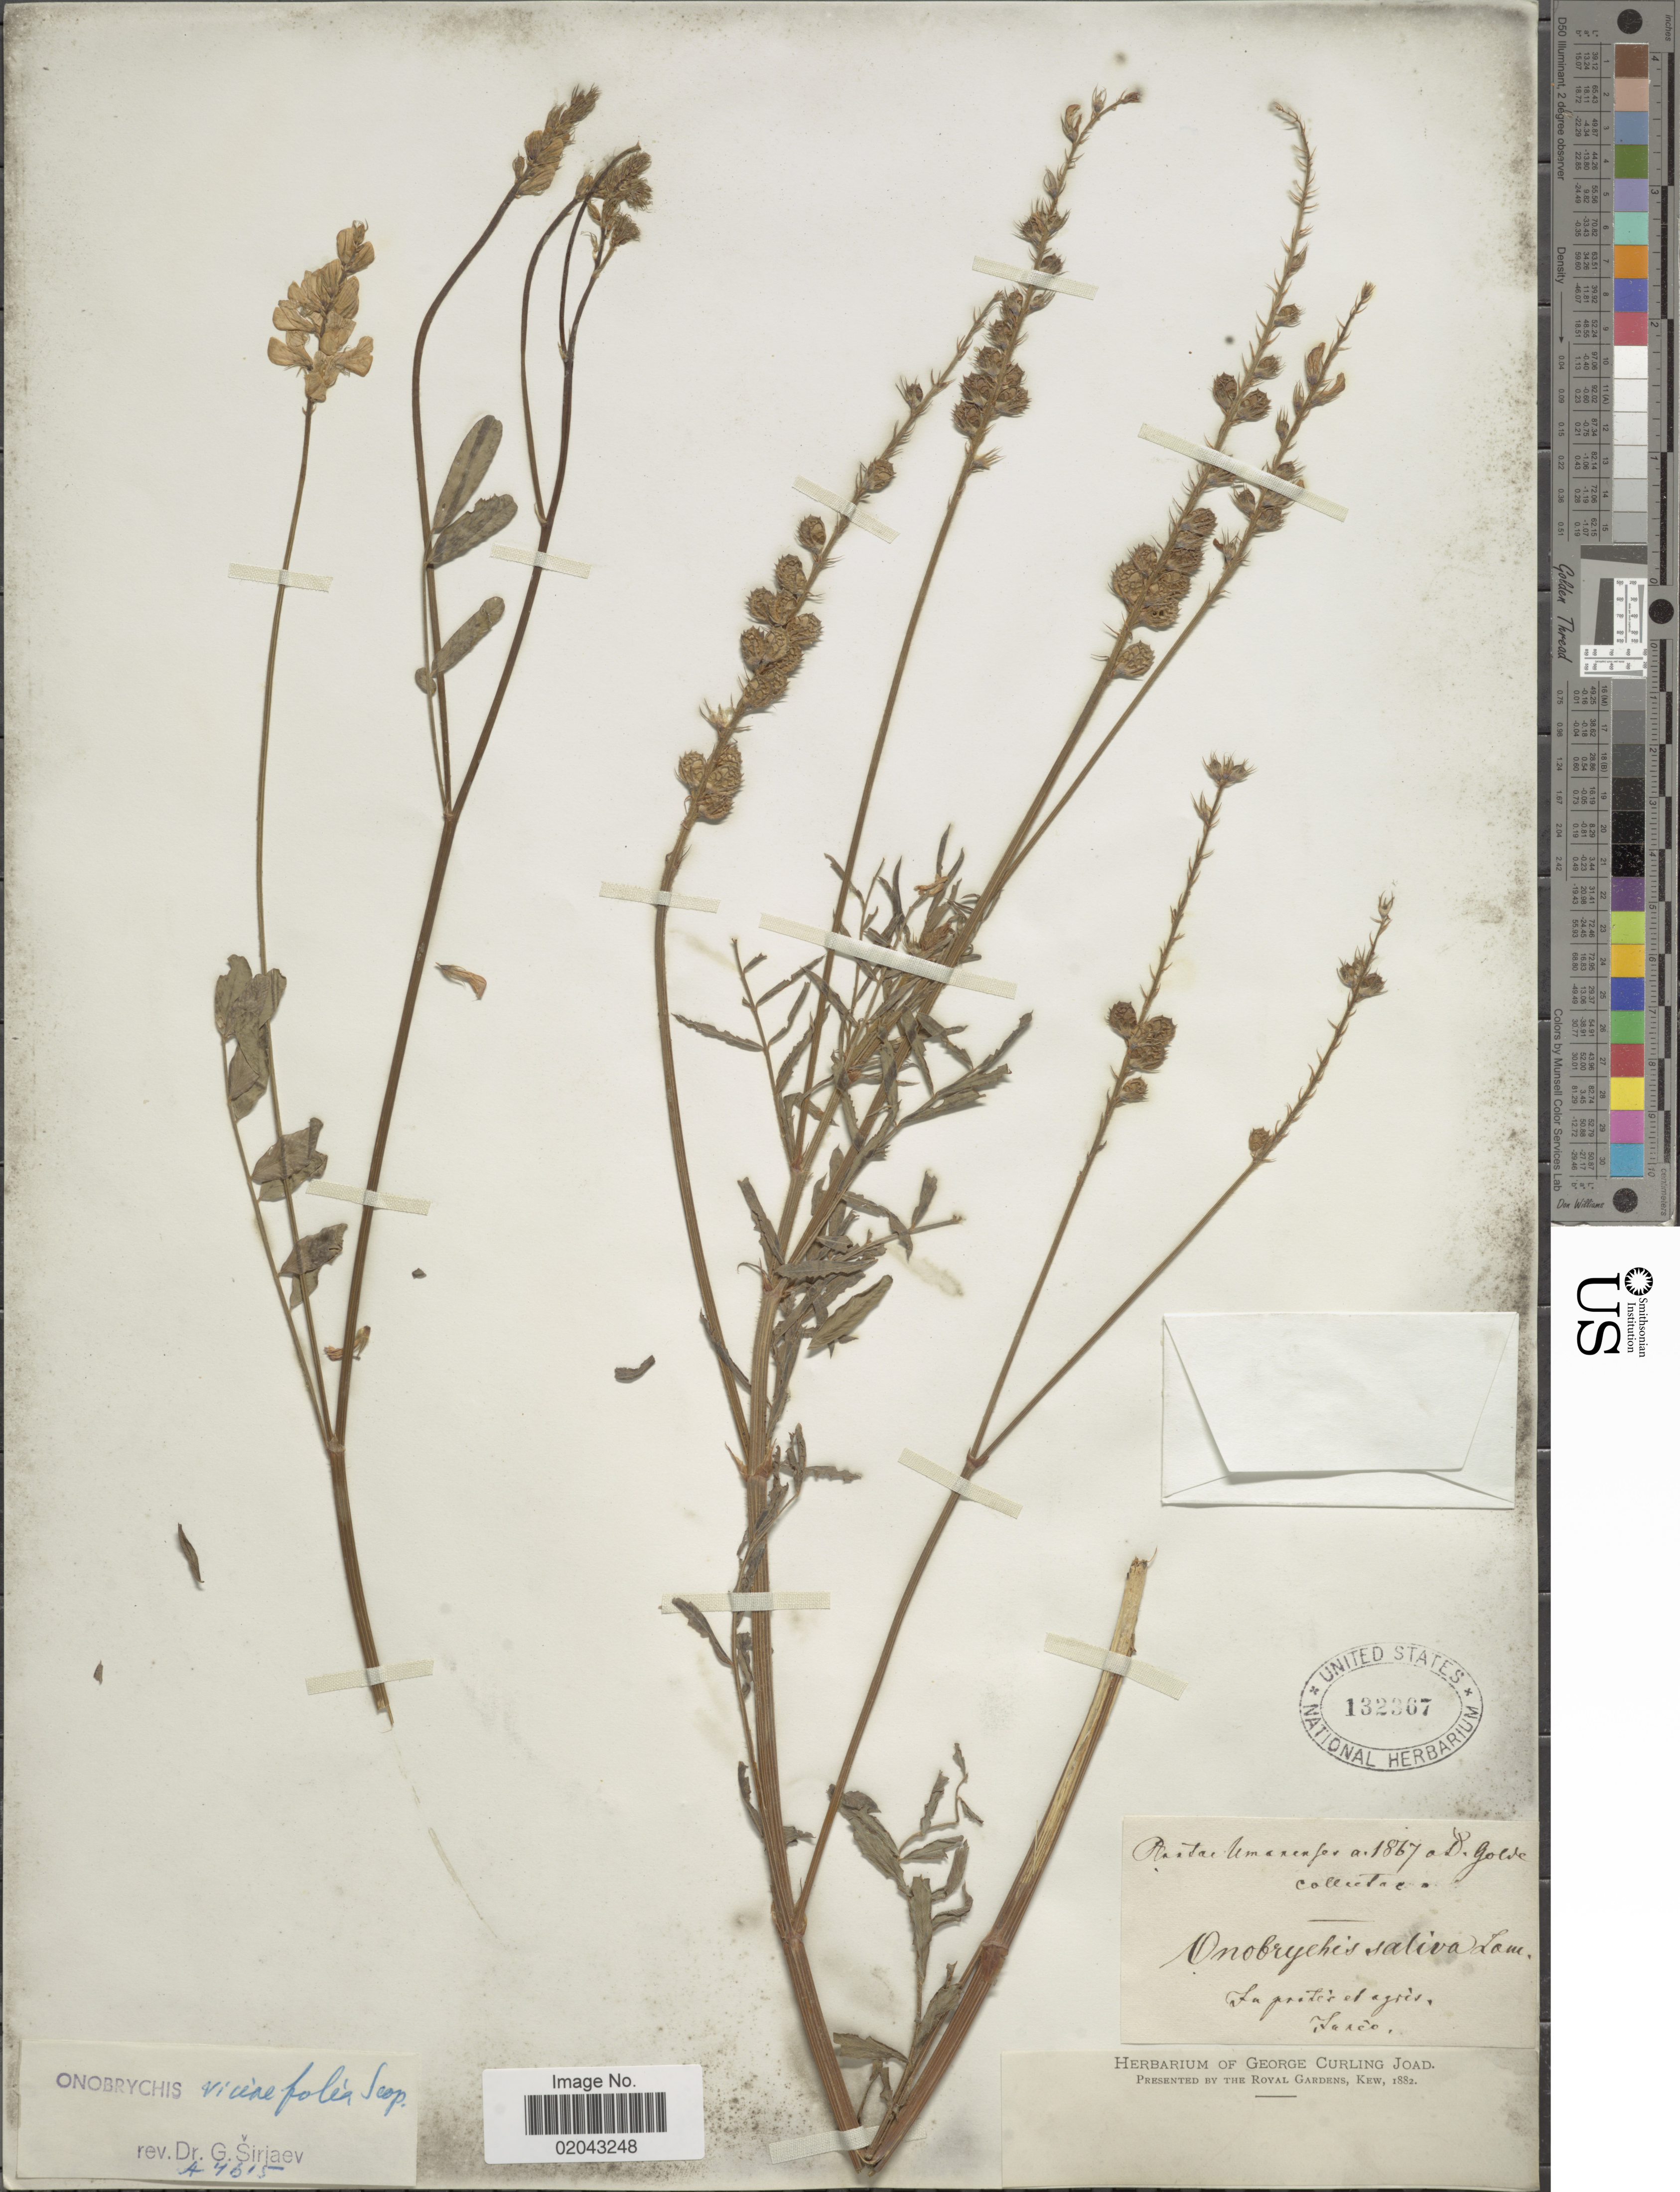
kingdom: Plantae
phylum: Tracheophyta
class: Magnoliopsida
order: Fabales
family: Fabaceae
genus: Onobrychis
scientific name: Onobrychis viciaefolia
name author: Trautv.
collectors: D. Golde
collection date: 1867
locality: X.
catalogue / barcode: US 132367